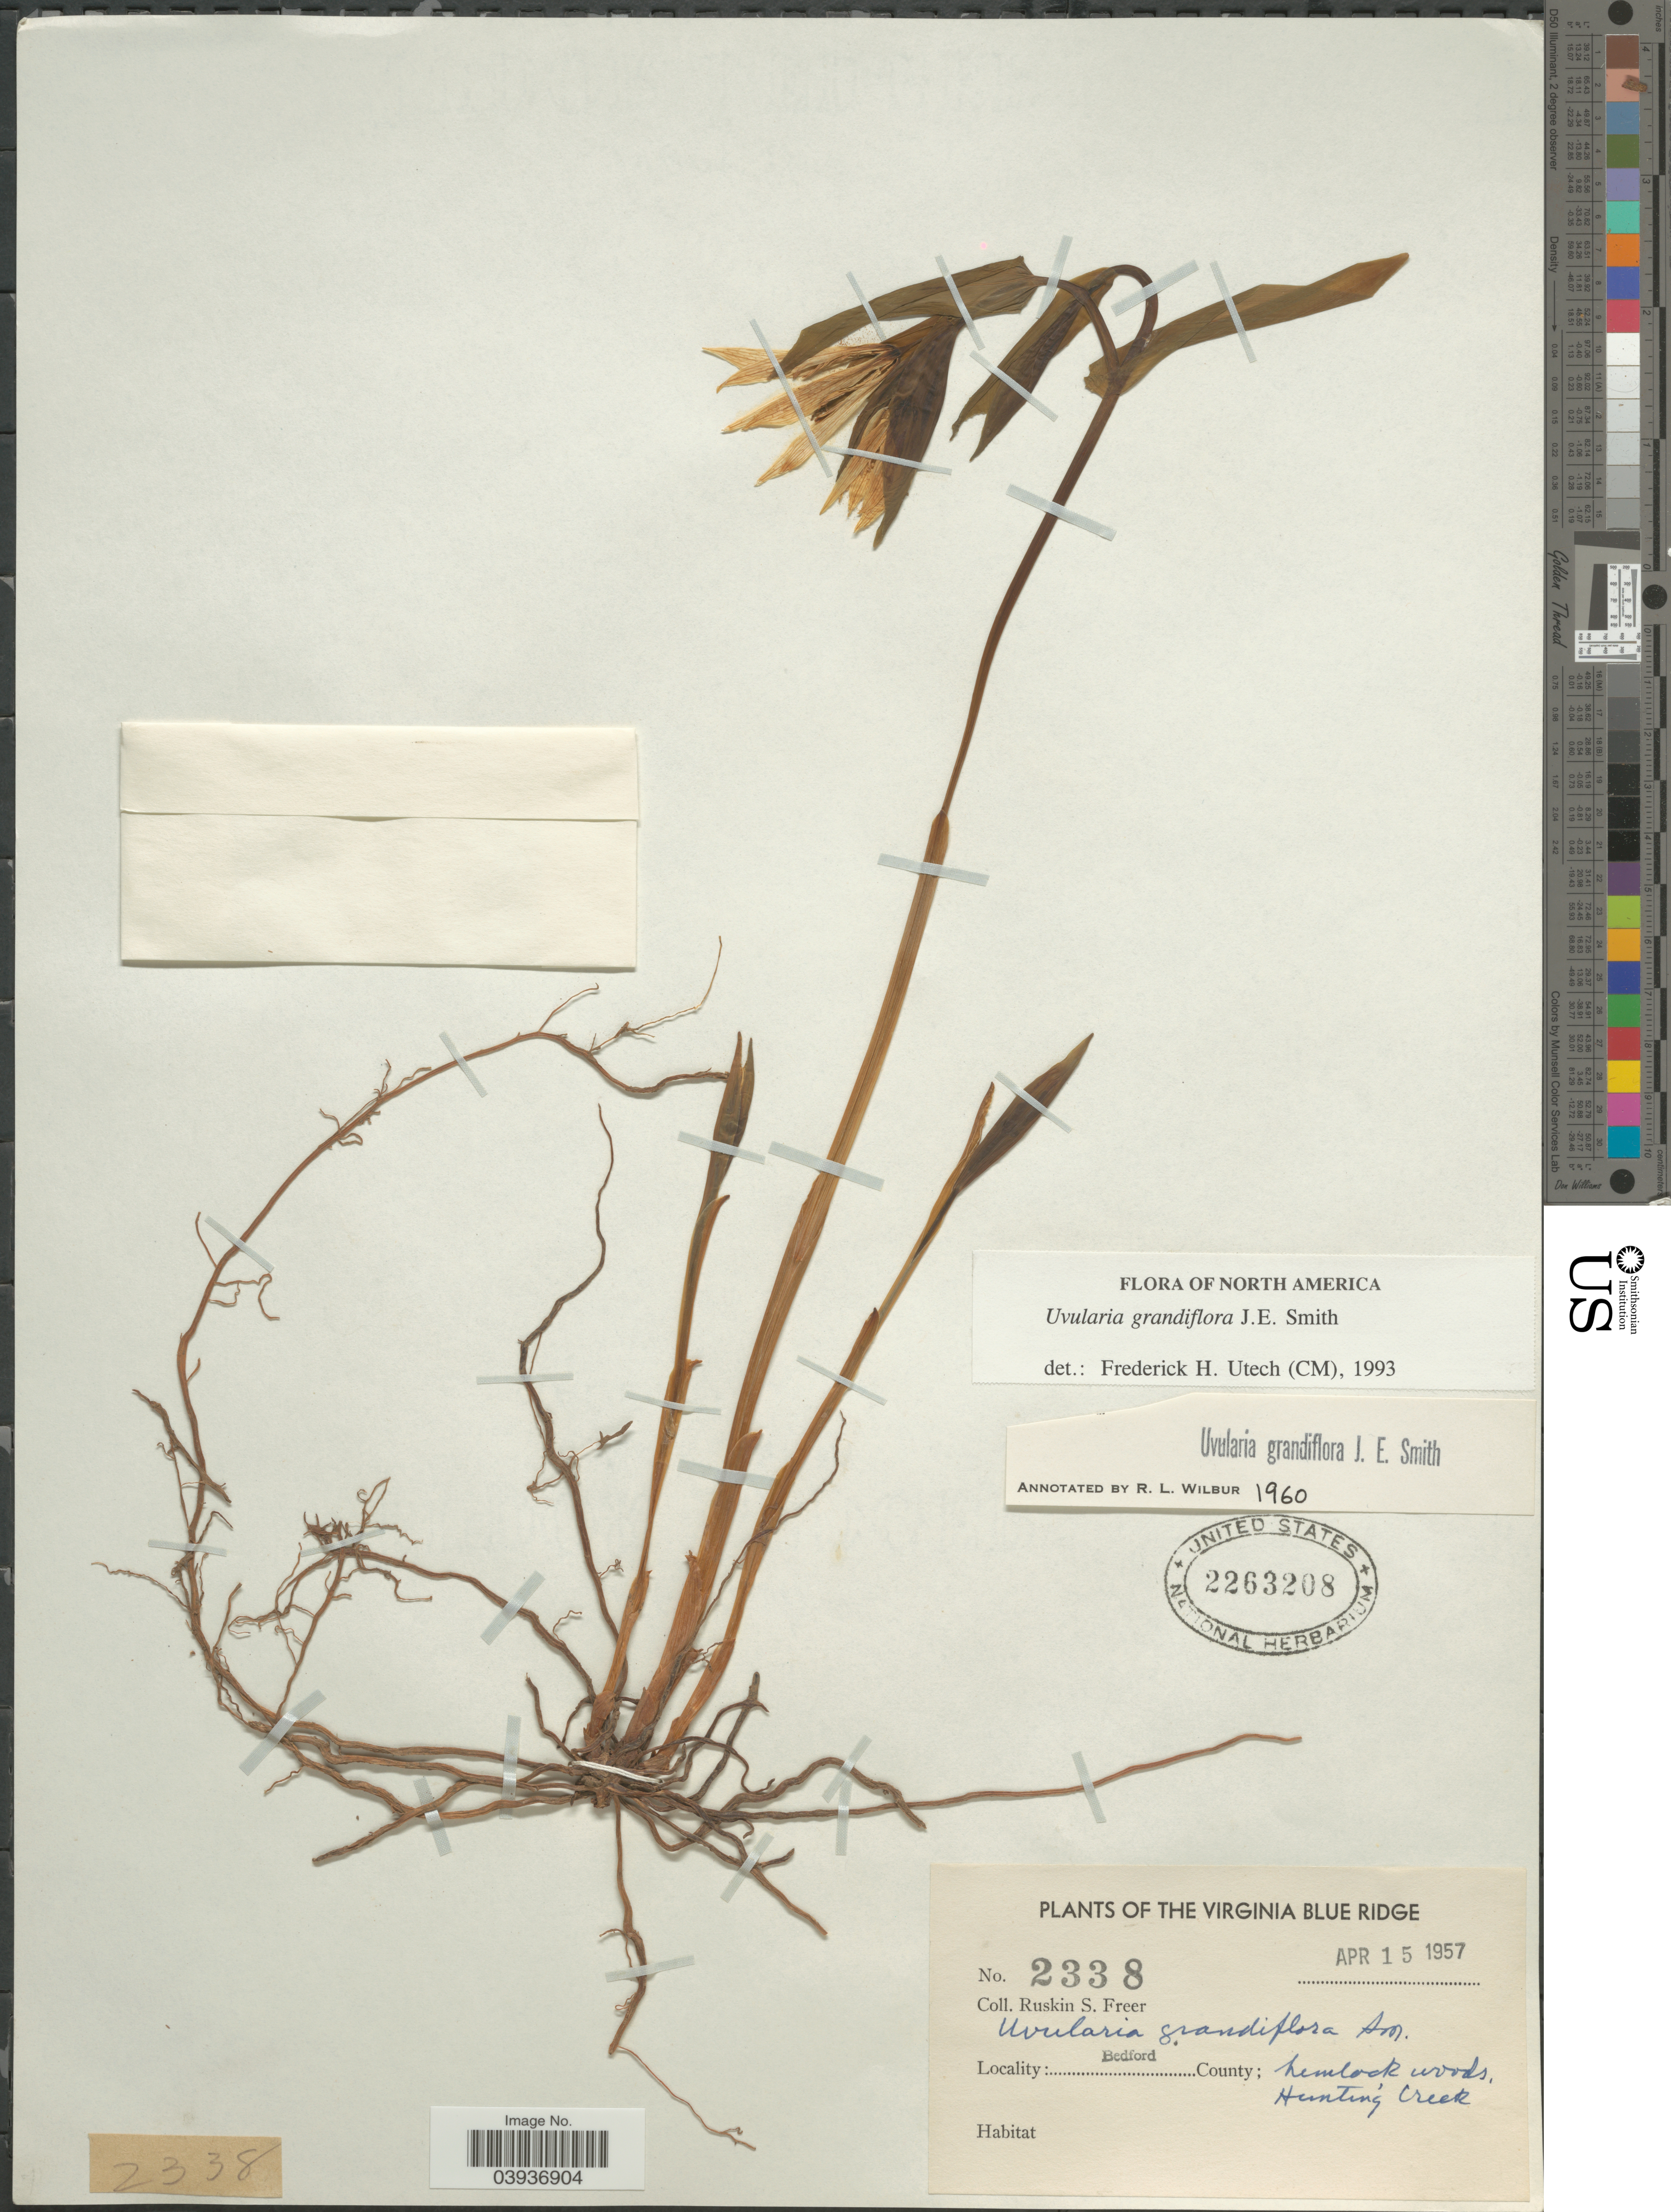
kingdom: Plantae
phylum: Tracheophyta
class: Liliopsida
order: Liliales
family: Colchicaceae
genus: Uvularia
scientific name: Uvularia grandiflora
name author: Sm.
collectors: R. Freer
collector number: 2338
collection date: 1957-04-15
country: United States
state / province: Virginia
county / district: Bedford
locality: The Virginia Blue Ridge. Bedford County; Hemblock woods, Hunting Creek.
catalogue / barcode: US 2263208